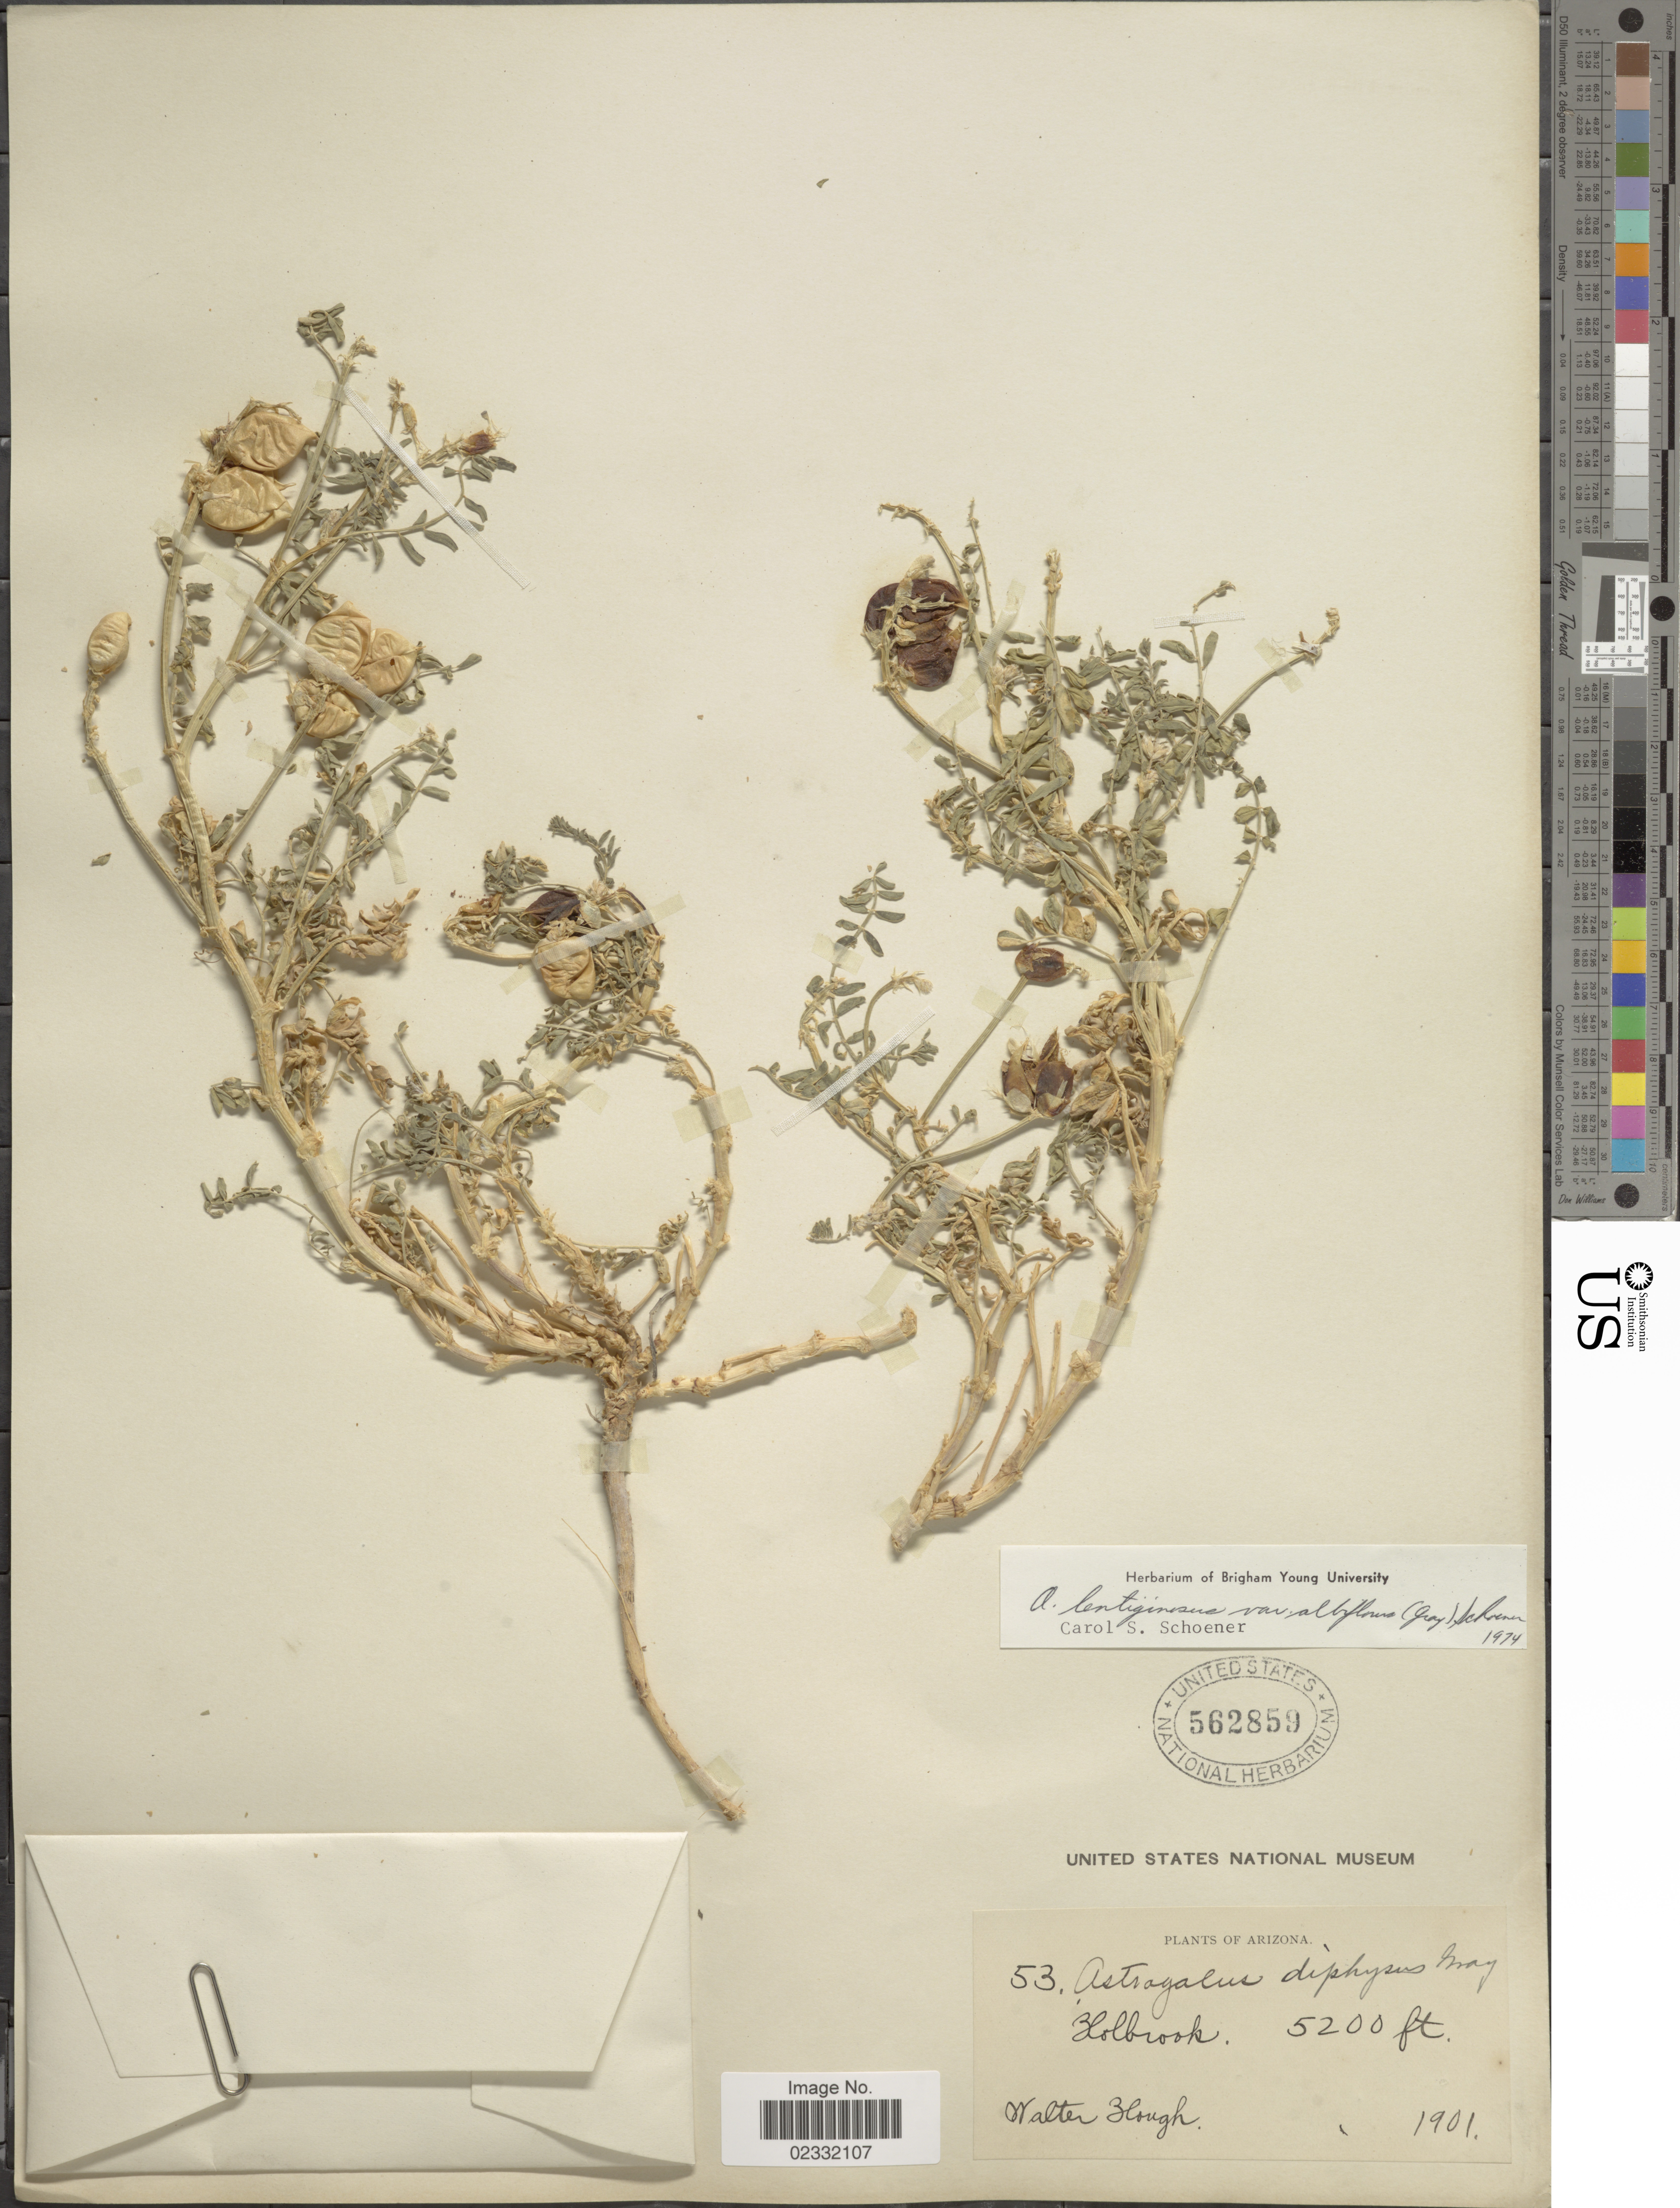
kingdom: Plantae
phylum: Tracheophyta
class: Magnoliopsida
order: Fabales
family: Fabaceae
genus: Astragalus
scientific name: Astragalus lentiginosus var. albiflorus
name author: (A. Gray) Schoener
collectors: W. Hough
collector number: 53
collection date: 1901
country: United States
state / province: Arizona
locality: Holbrook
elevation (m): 1585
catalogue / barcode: US 562859